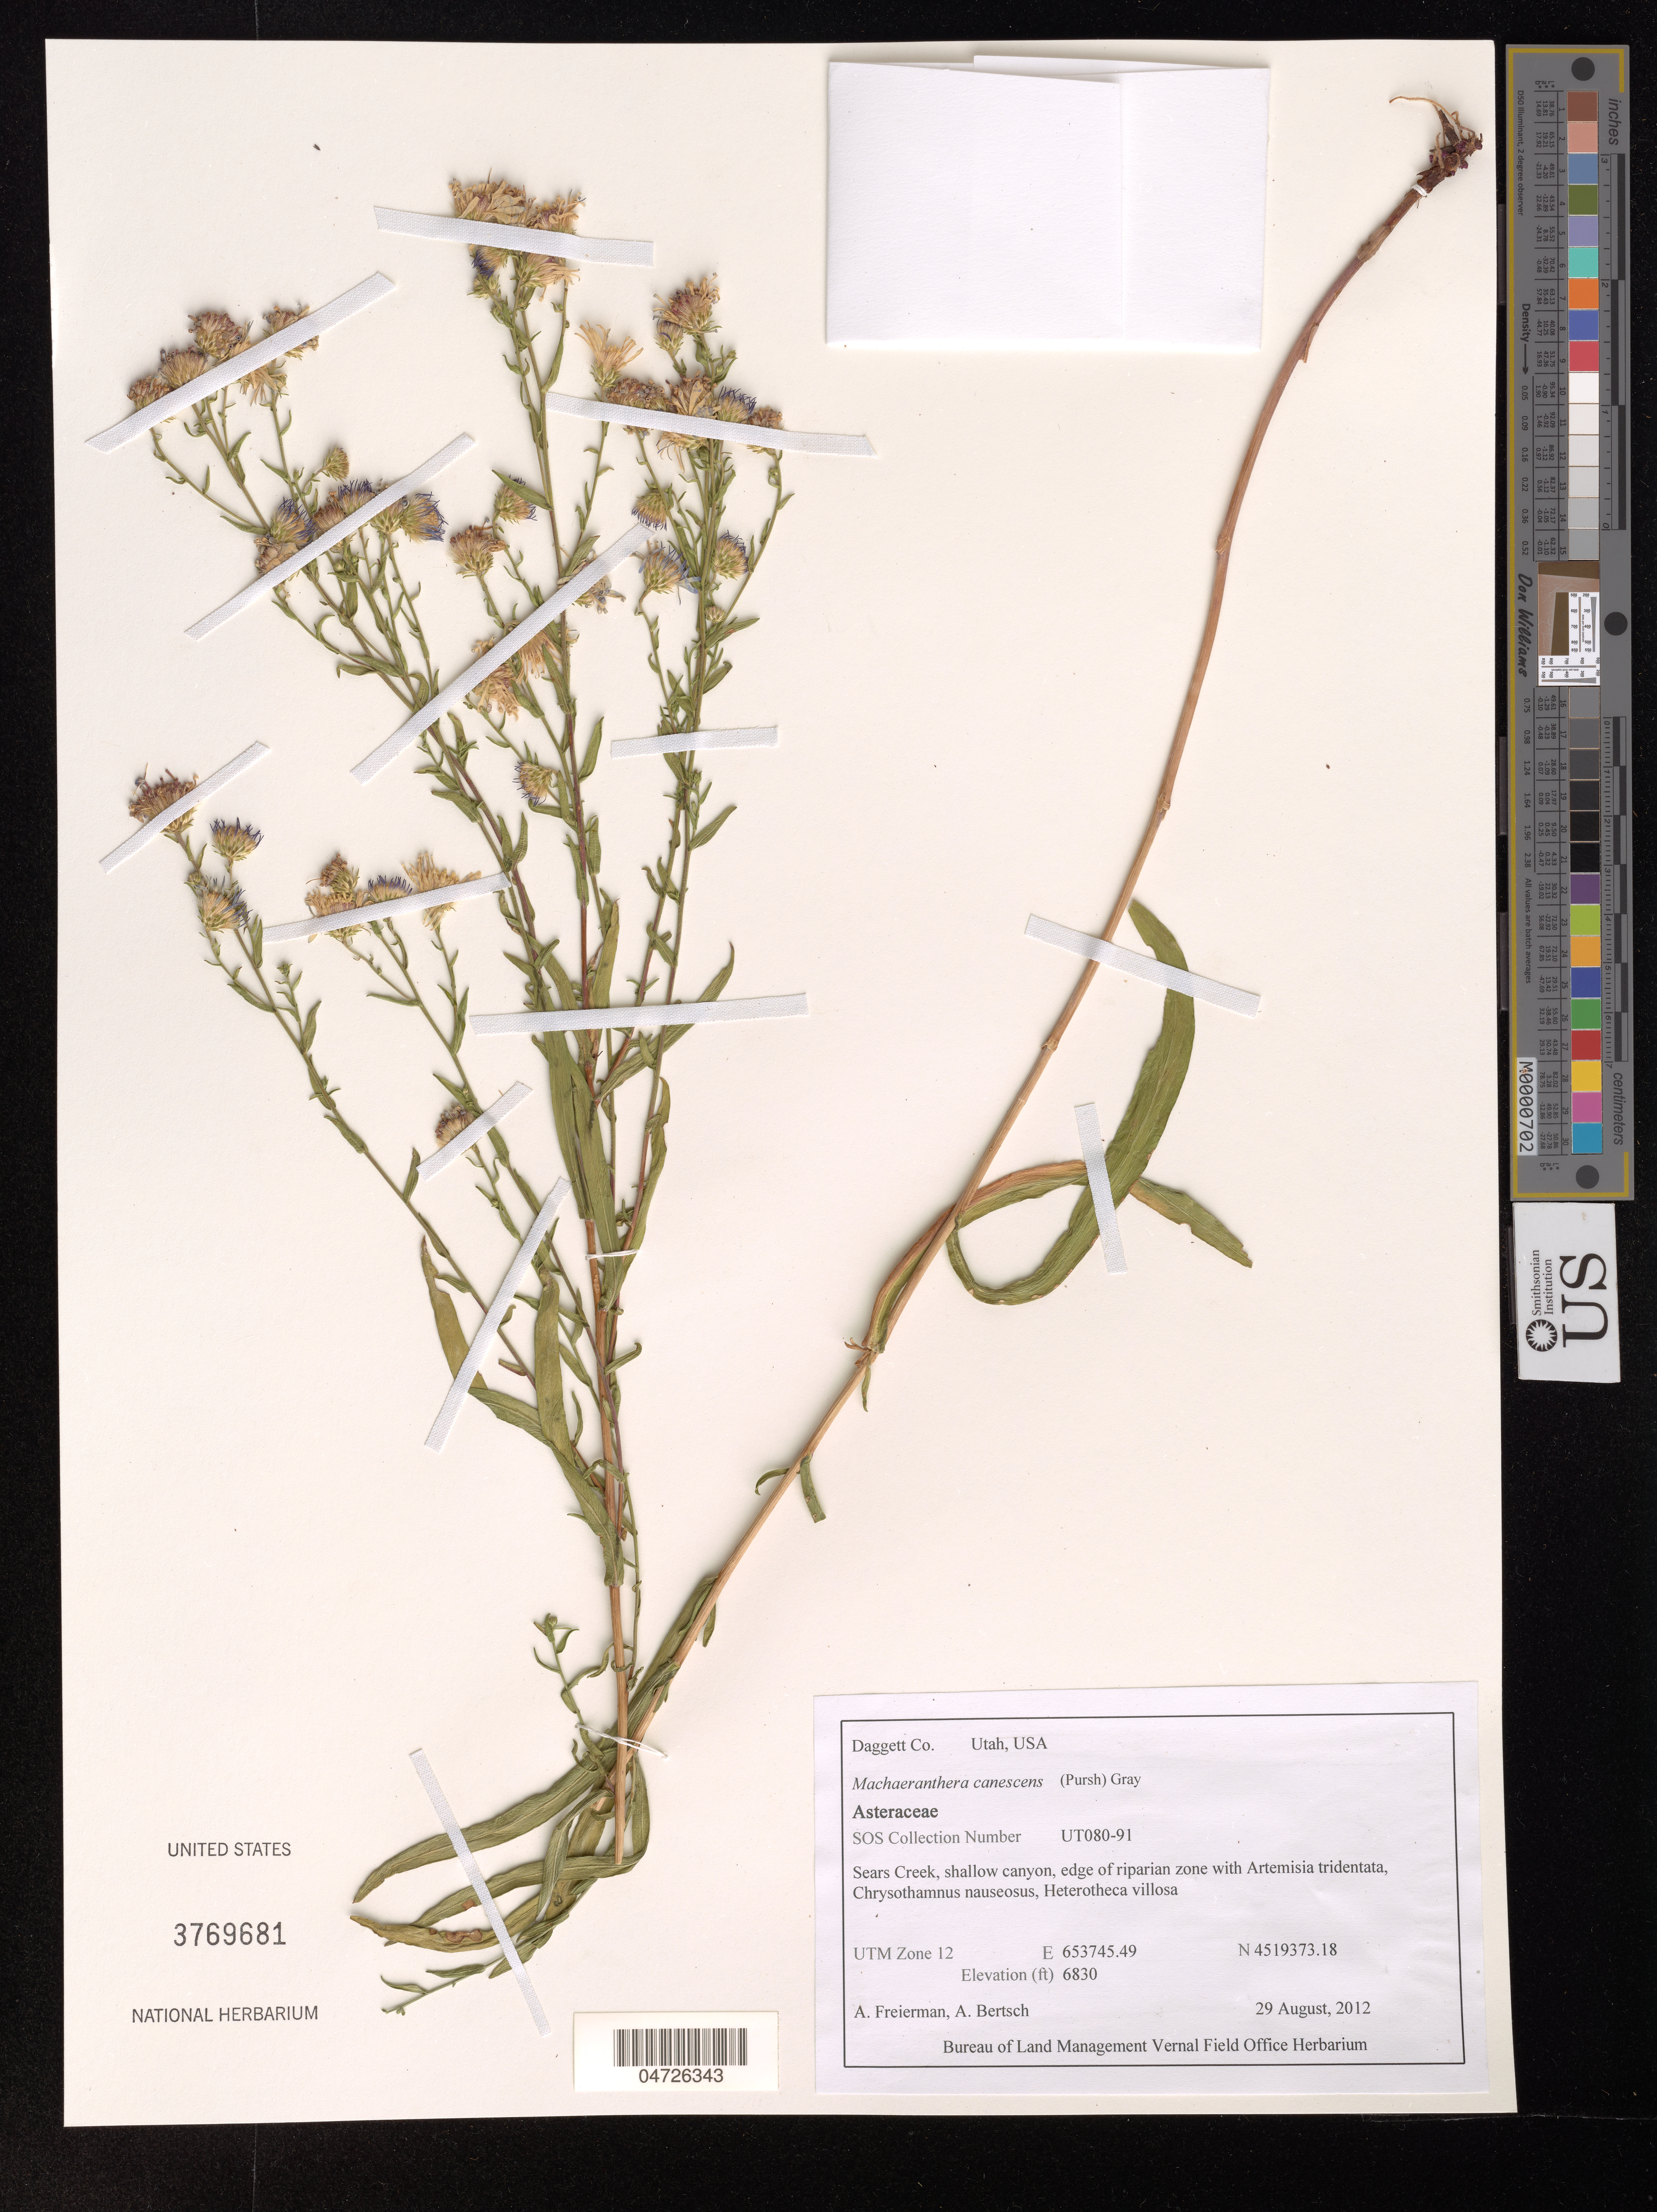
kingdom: Plantae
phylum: Tracheophyta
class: Magnoliopsida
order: Asterales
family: Asteraceae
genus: Machaeranthera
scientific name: Machaeranthera canescens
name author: (Pursh) A. Gray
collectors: A. Freierman & Bertsch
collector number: UT080-91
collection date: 2012-08-29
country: United States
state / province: Utah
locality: Sears Creek. UTM Zone 12.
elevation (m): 2082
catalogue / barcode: US 3769681